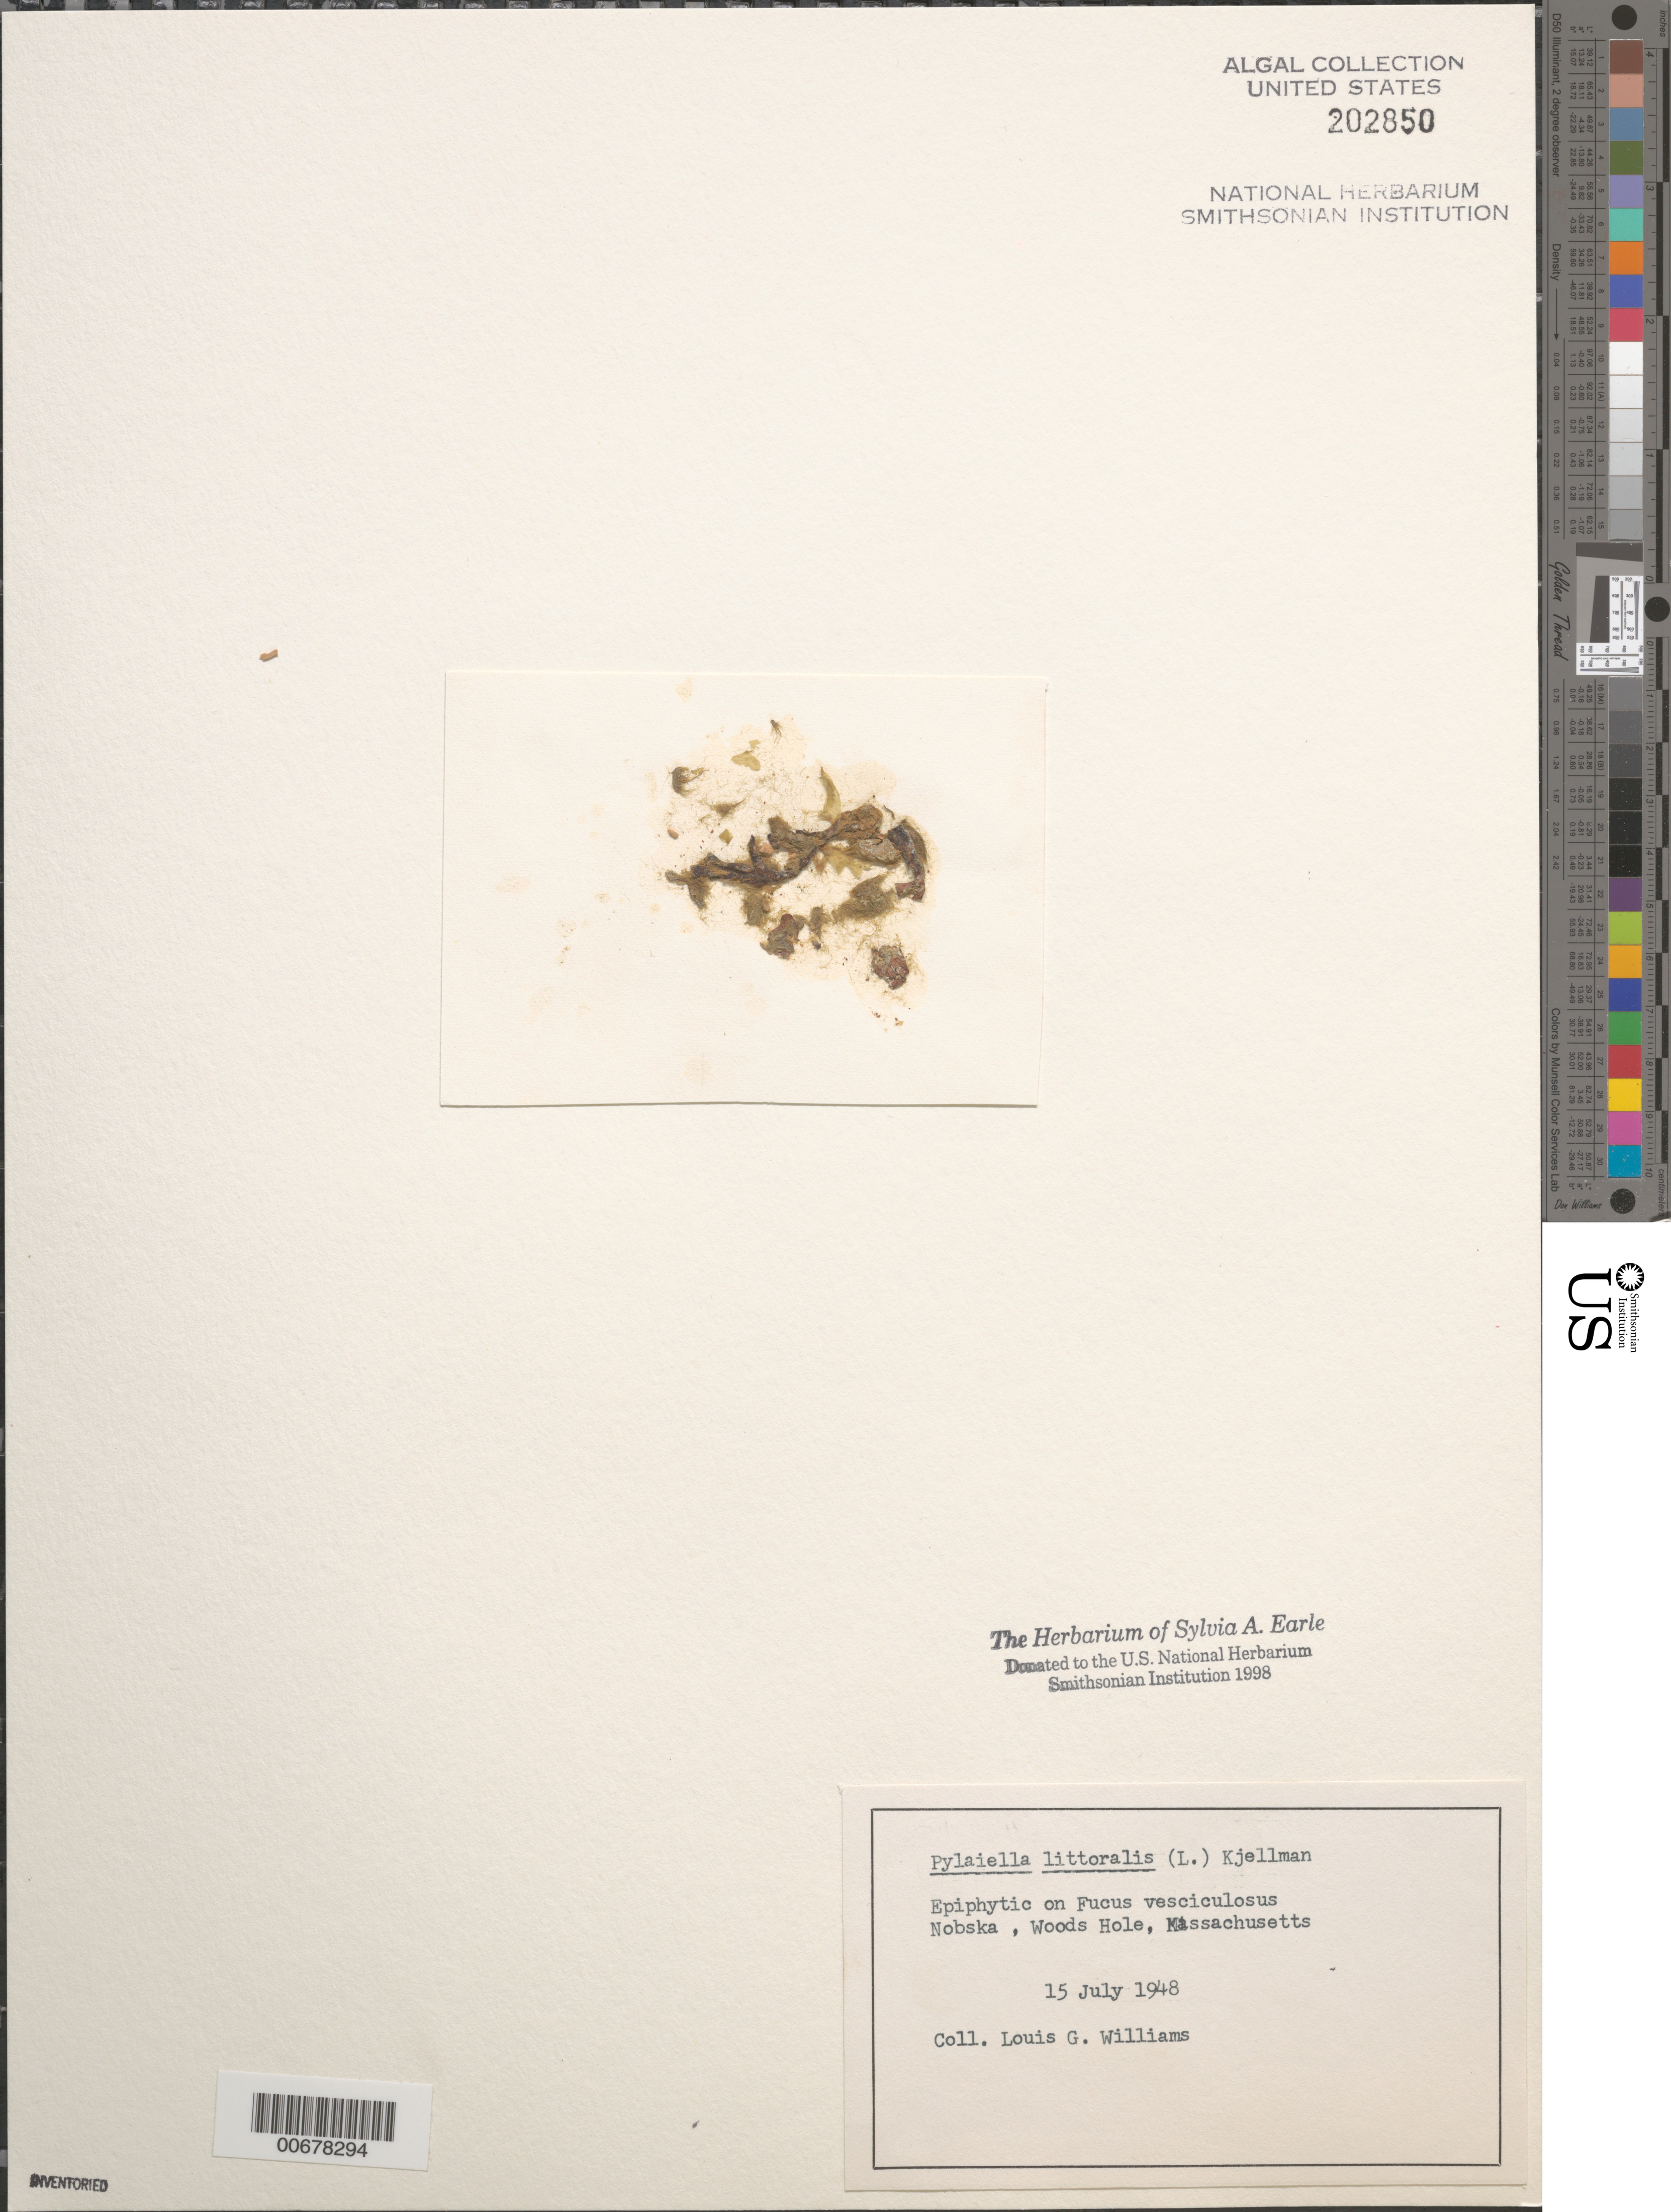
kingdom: Chromista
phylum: Ochrophyta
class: Phaeophyceae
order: Ectocarpales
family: Acinetosporaceae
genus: Pylaiella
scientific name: Pylaiella litoralis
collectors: L. G. Williams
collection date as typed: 15 Jul 1948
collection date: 1948-07-15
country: United States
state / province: Massachusetts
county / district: Barnstable County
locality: Nobska, Woods Hole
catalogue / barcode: US 202850